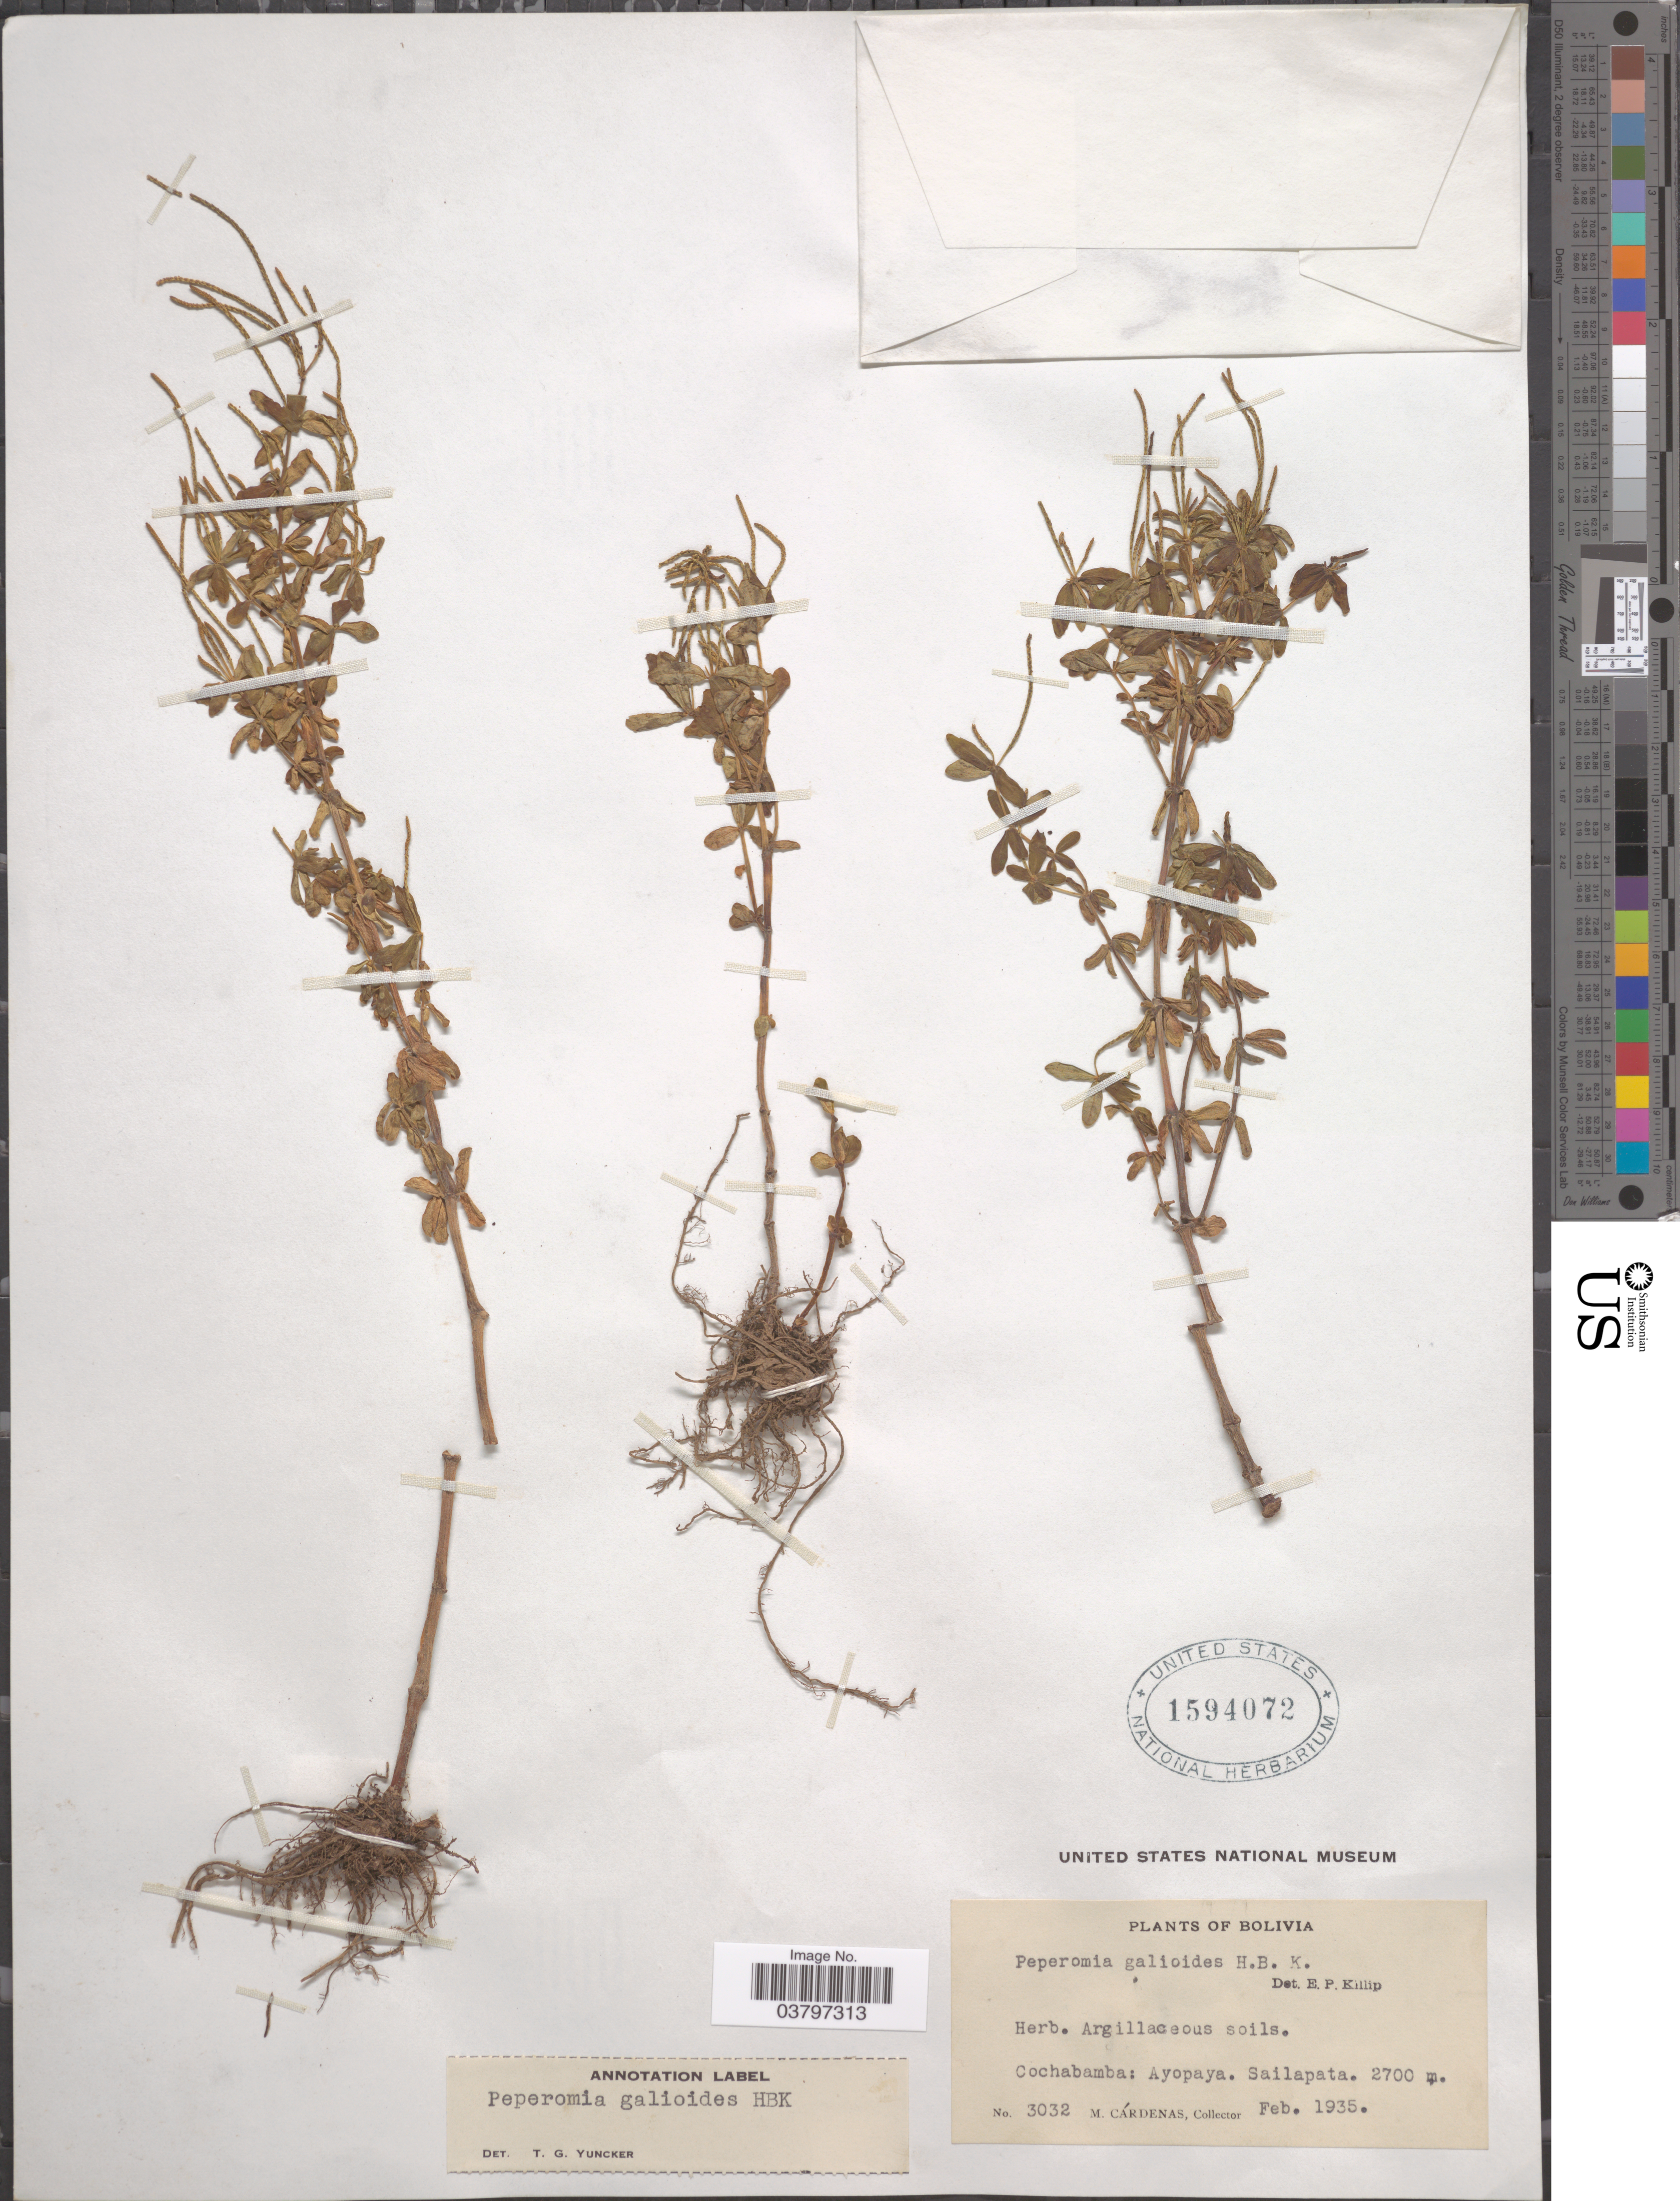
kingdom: Plantae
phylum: Tracheophyta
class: Magnoliopsida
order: Piperales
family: Piperaceae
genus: Peperomia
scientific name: Peperomia galioides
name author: Kunth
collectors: M. Cárdenas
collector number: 3032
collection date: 1935-02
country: Bolivia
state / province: Cochabamba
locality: Ayopaya. Sailapata.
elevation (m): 2700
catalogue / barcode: US 1594072